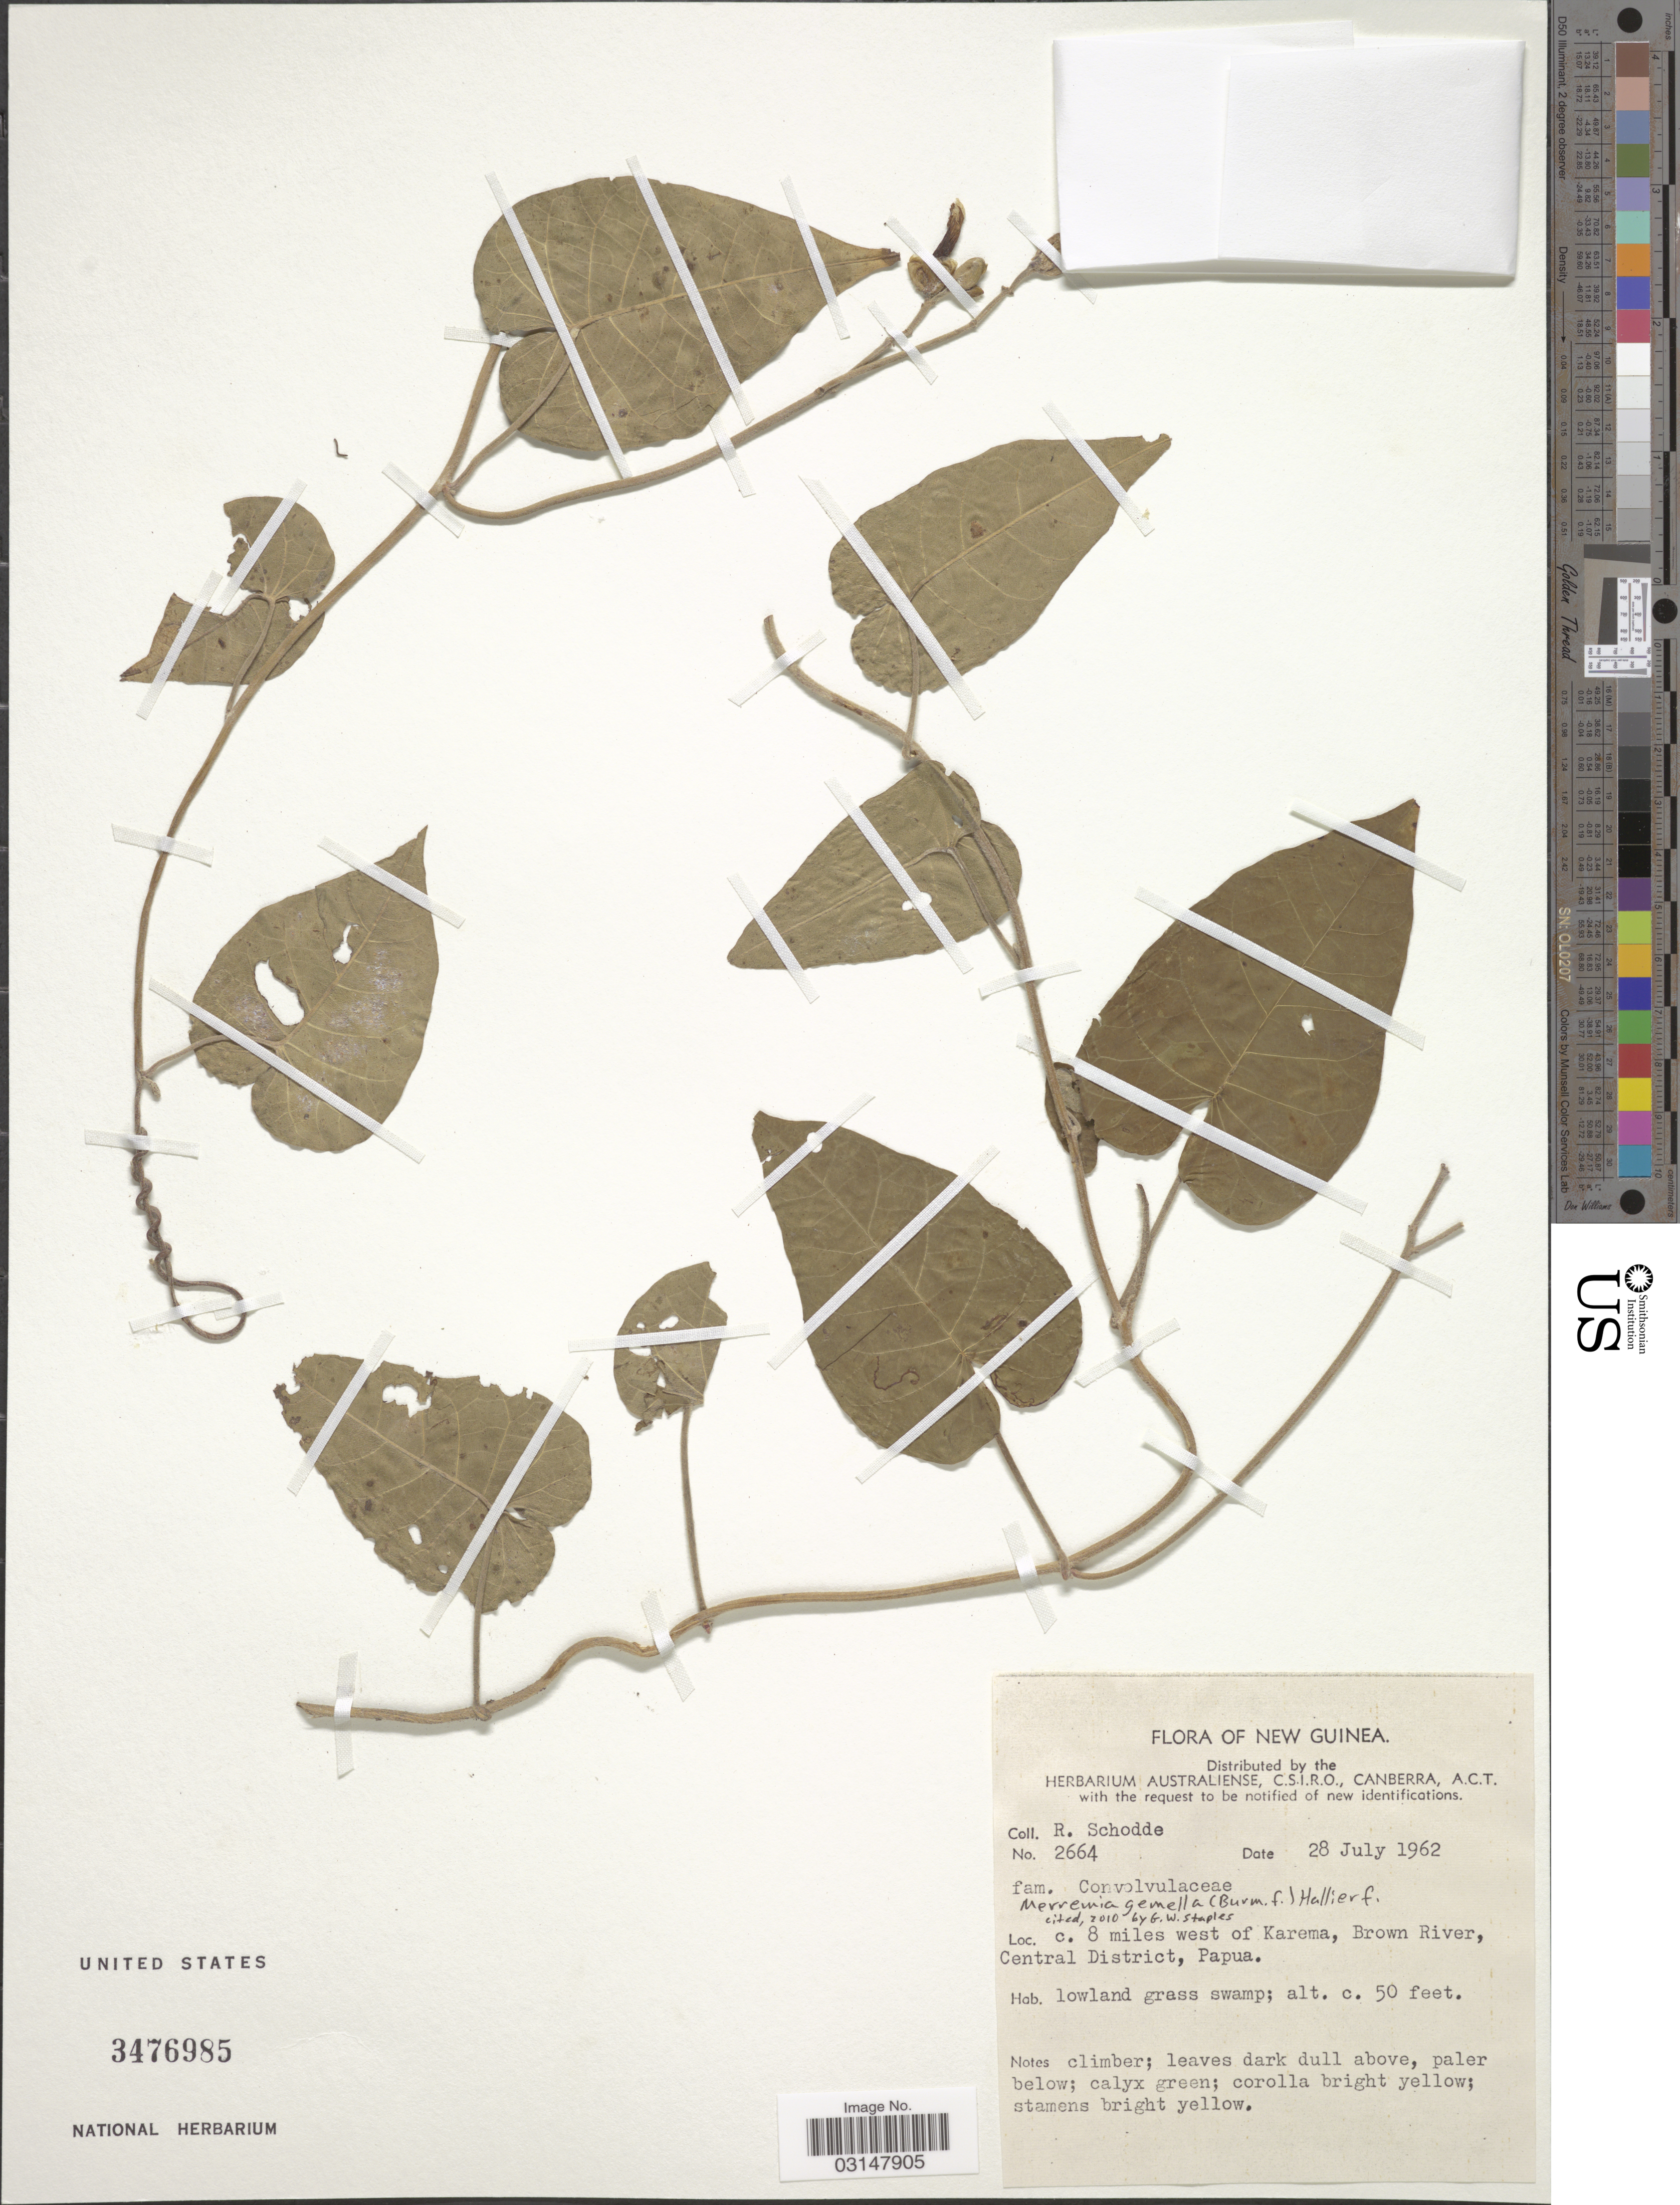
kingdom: Plantae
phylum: Tracheophyta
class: Magnoliopsida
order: Solanales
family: Convolvulaceae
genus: Merremia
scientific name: Merremia gemella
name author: (Burm. f.) Hallier f.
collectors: R. Schodde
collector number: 2664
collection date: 1962-07-28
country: Papua New Guinea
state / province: Central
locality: New Guinea. C. 8 miles west of Karema, Brown River, Central District, Papua.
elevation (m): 15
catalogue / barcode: US 3476985